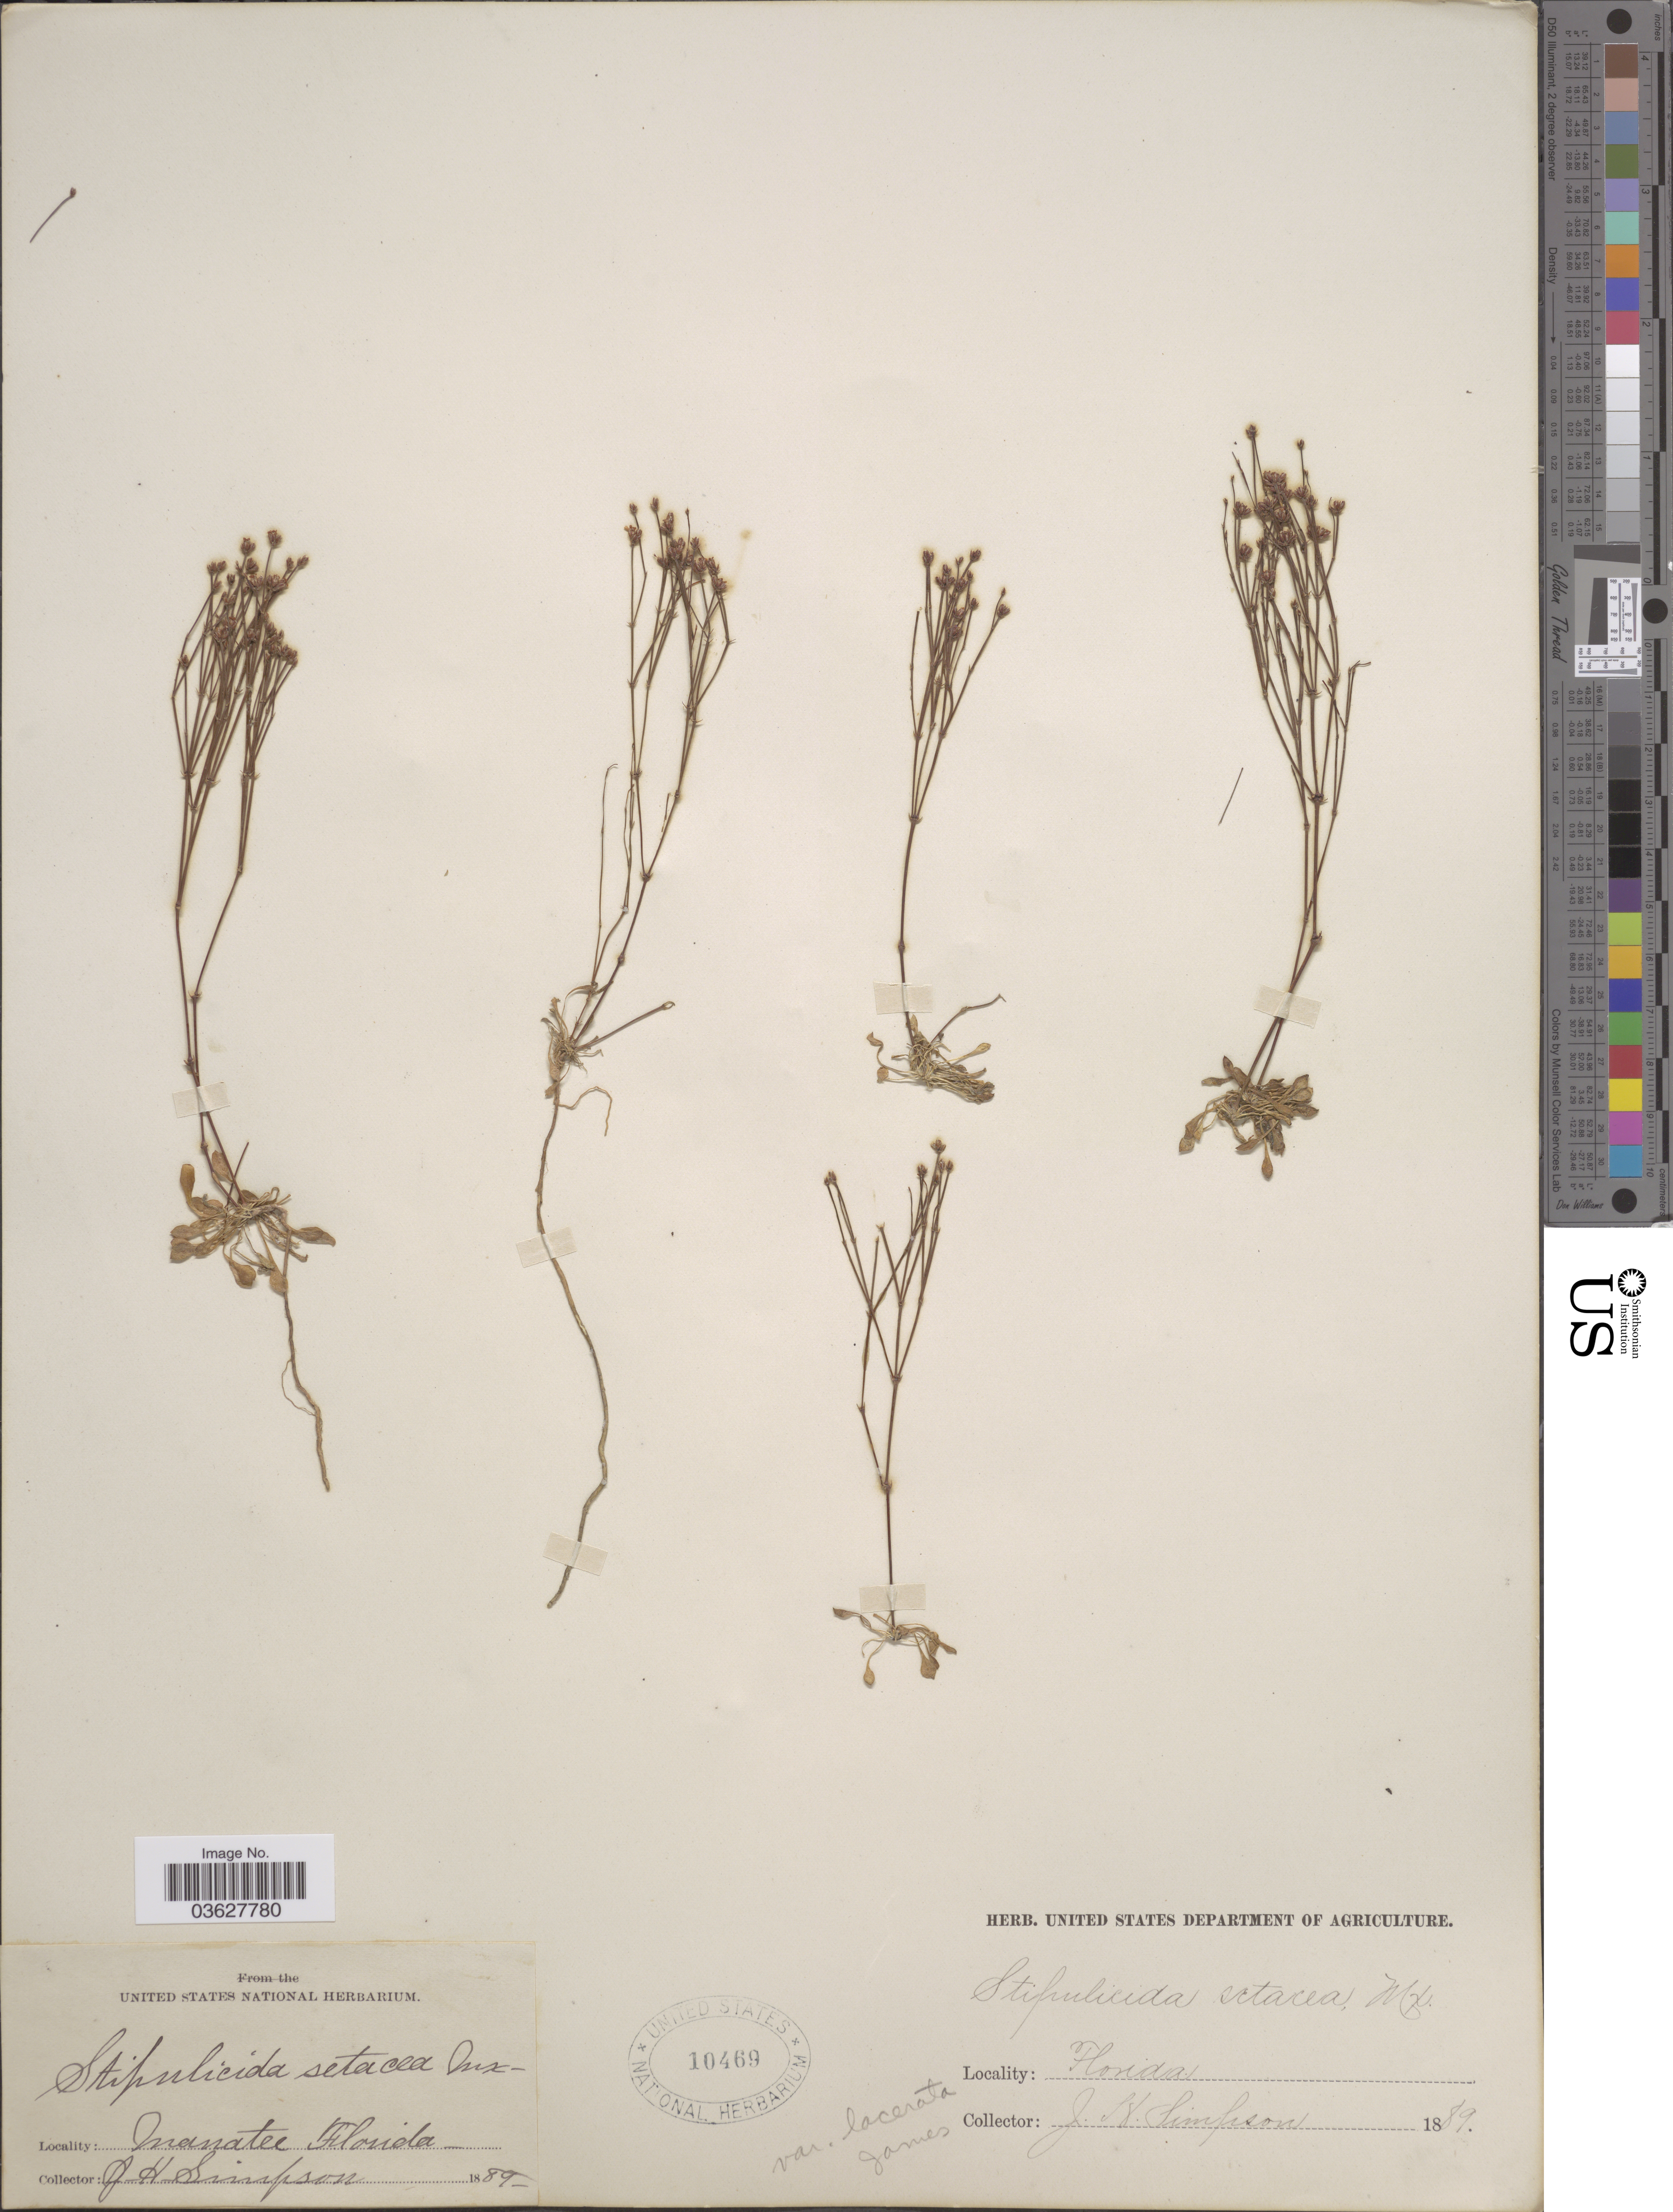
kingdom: Plantae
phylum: Tracheophyta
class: Magnoliopsida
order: Caryophyllales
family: Caryophyllaceae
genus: Stipulicida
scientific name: Stipulicida setacea var. lacerata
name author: C. W. James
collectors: J. H. Simpson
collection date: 1889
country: United States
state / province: Florida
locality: Manatee.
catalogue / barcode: US 10469